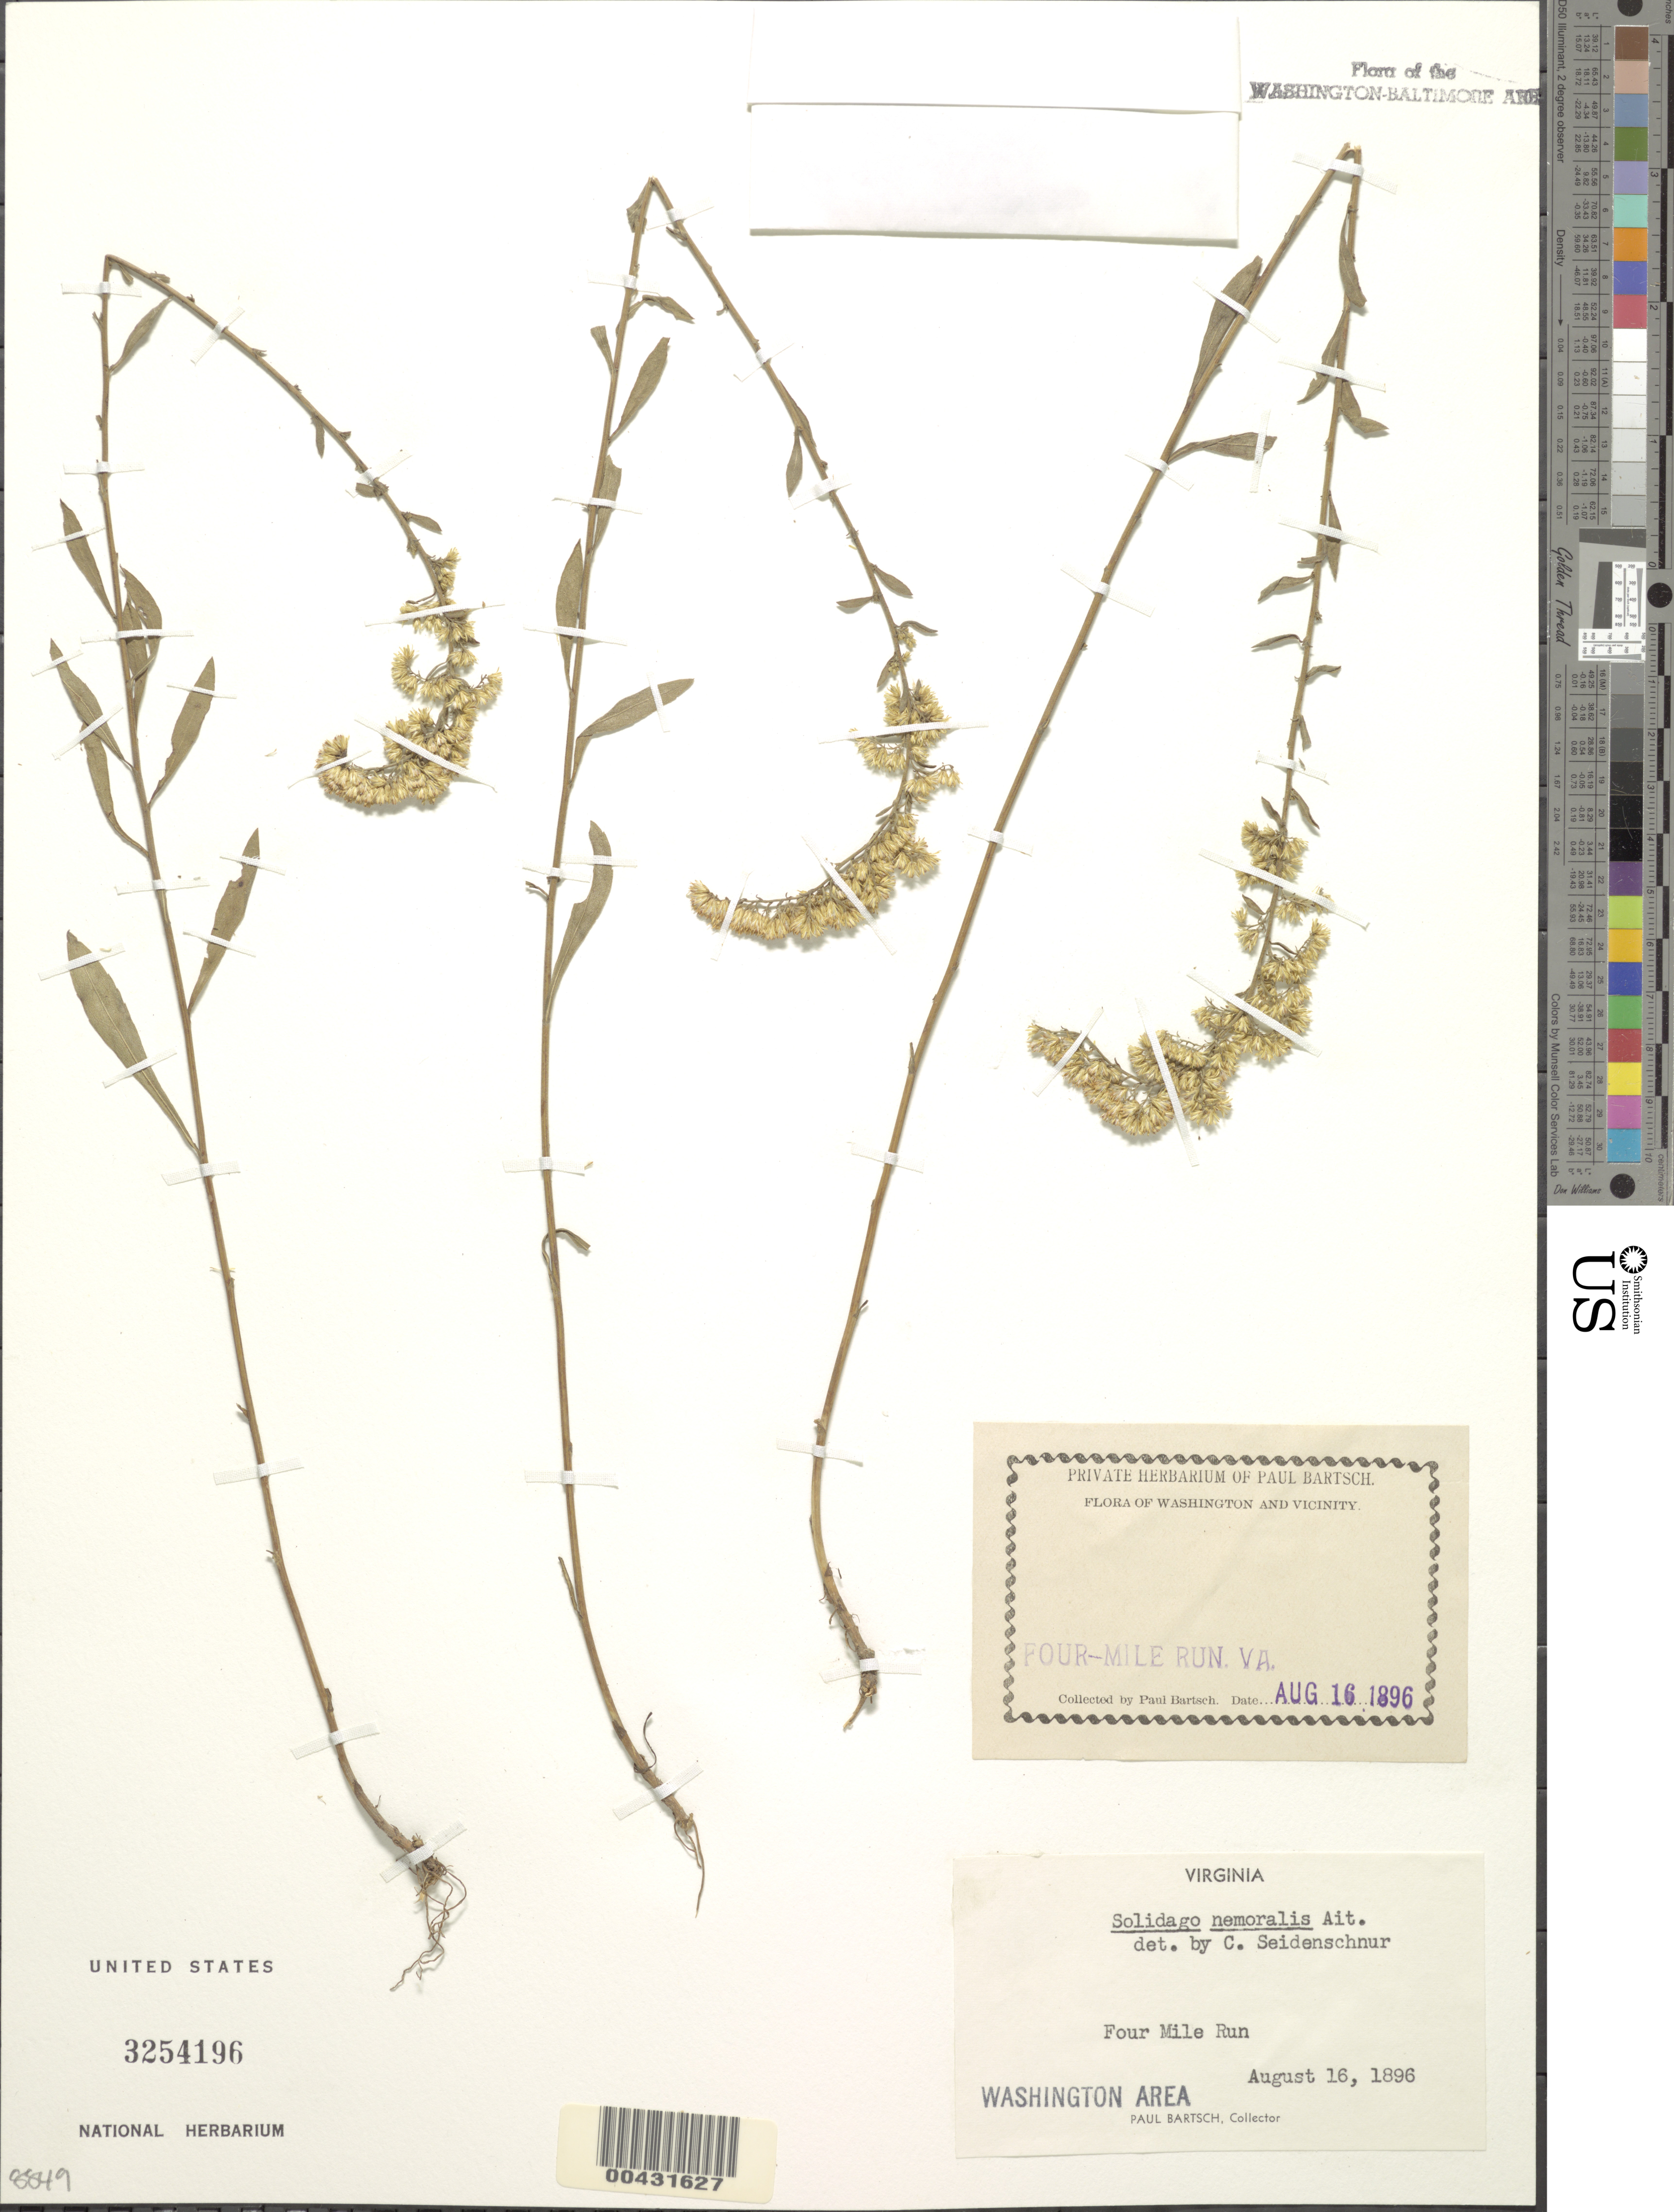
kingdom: Plantae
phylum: Tracheophyta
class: Magnoliopsida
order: Asterales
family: Asteraceae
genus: Solidago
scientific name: Solidago nemoralis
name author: Aiton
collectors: P. Bartsch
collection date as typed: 16 Aug 1896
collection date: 1896-08-16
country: United States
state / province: Virginia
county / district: Arlington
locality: Four Mile Run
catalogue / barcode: US 3254196